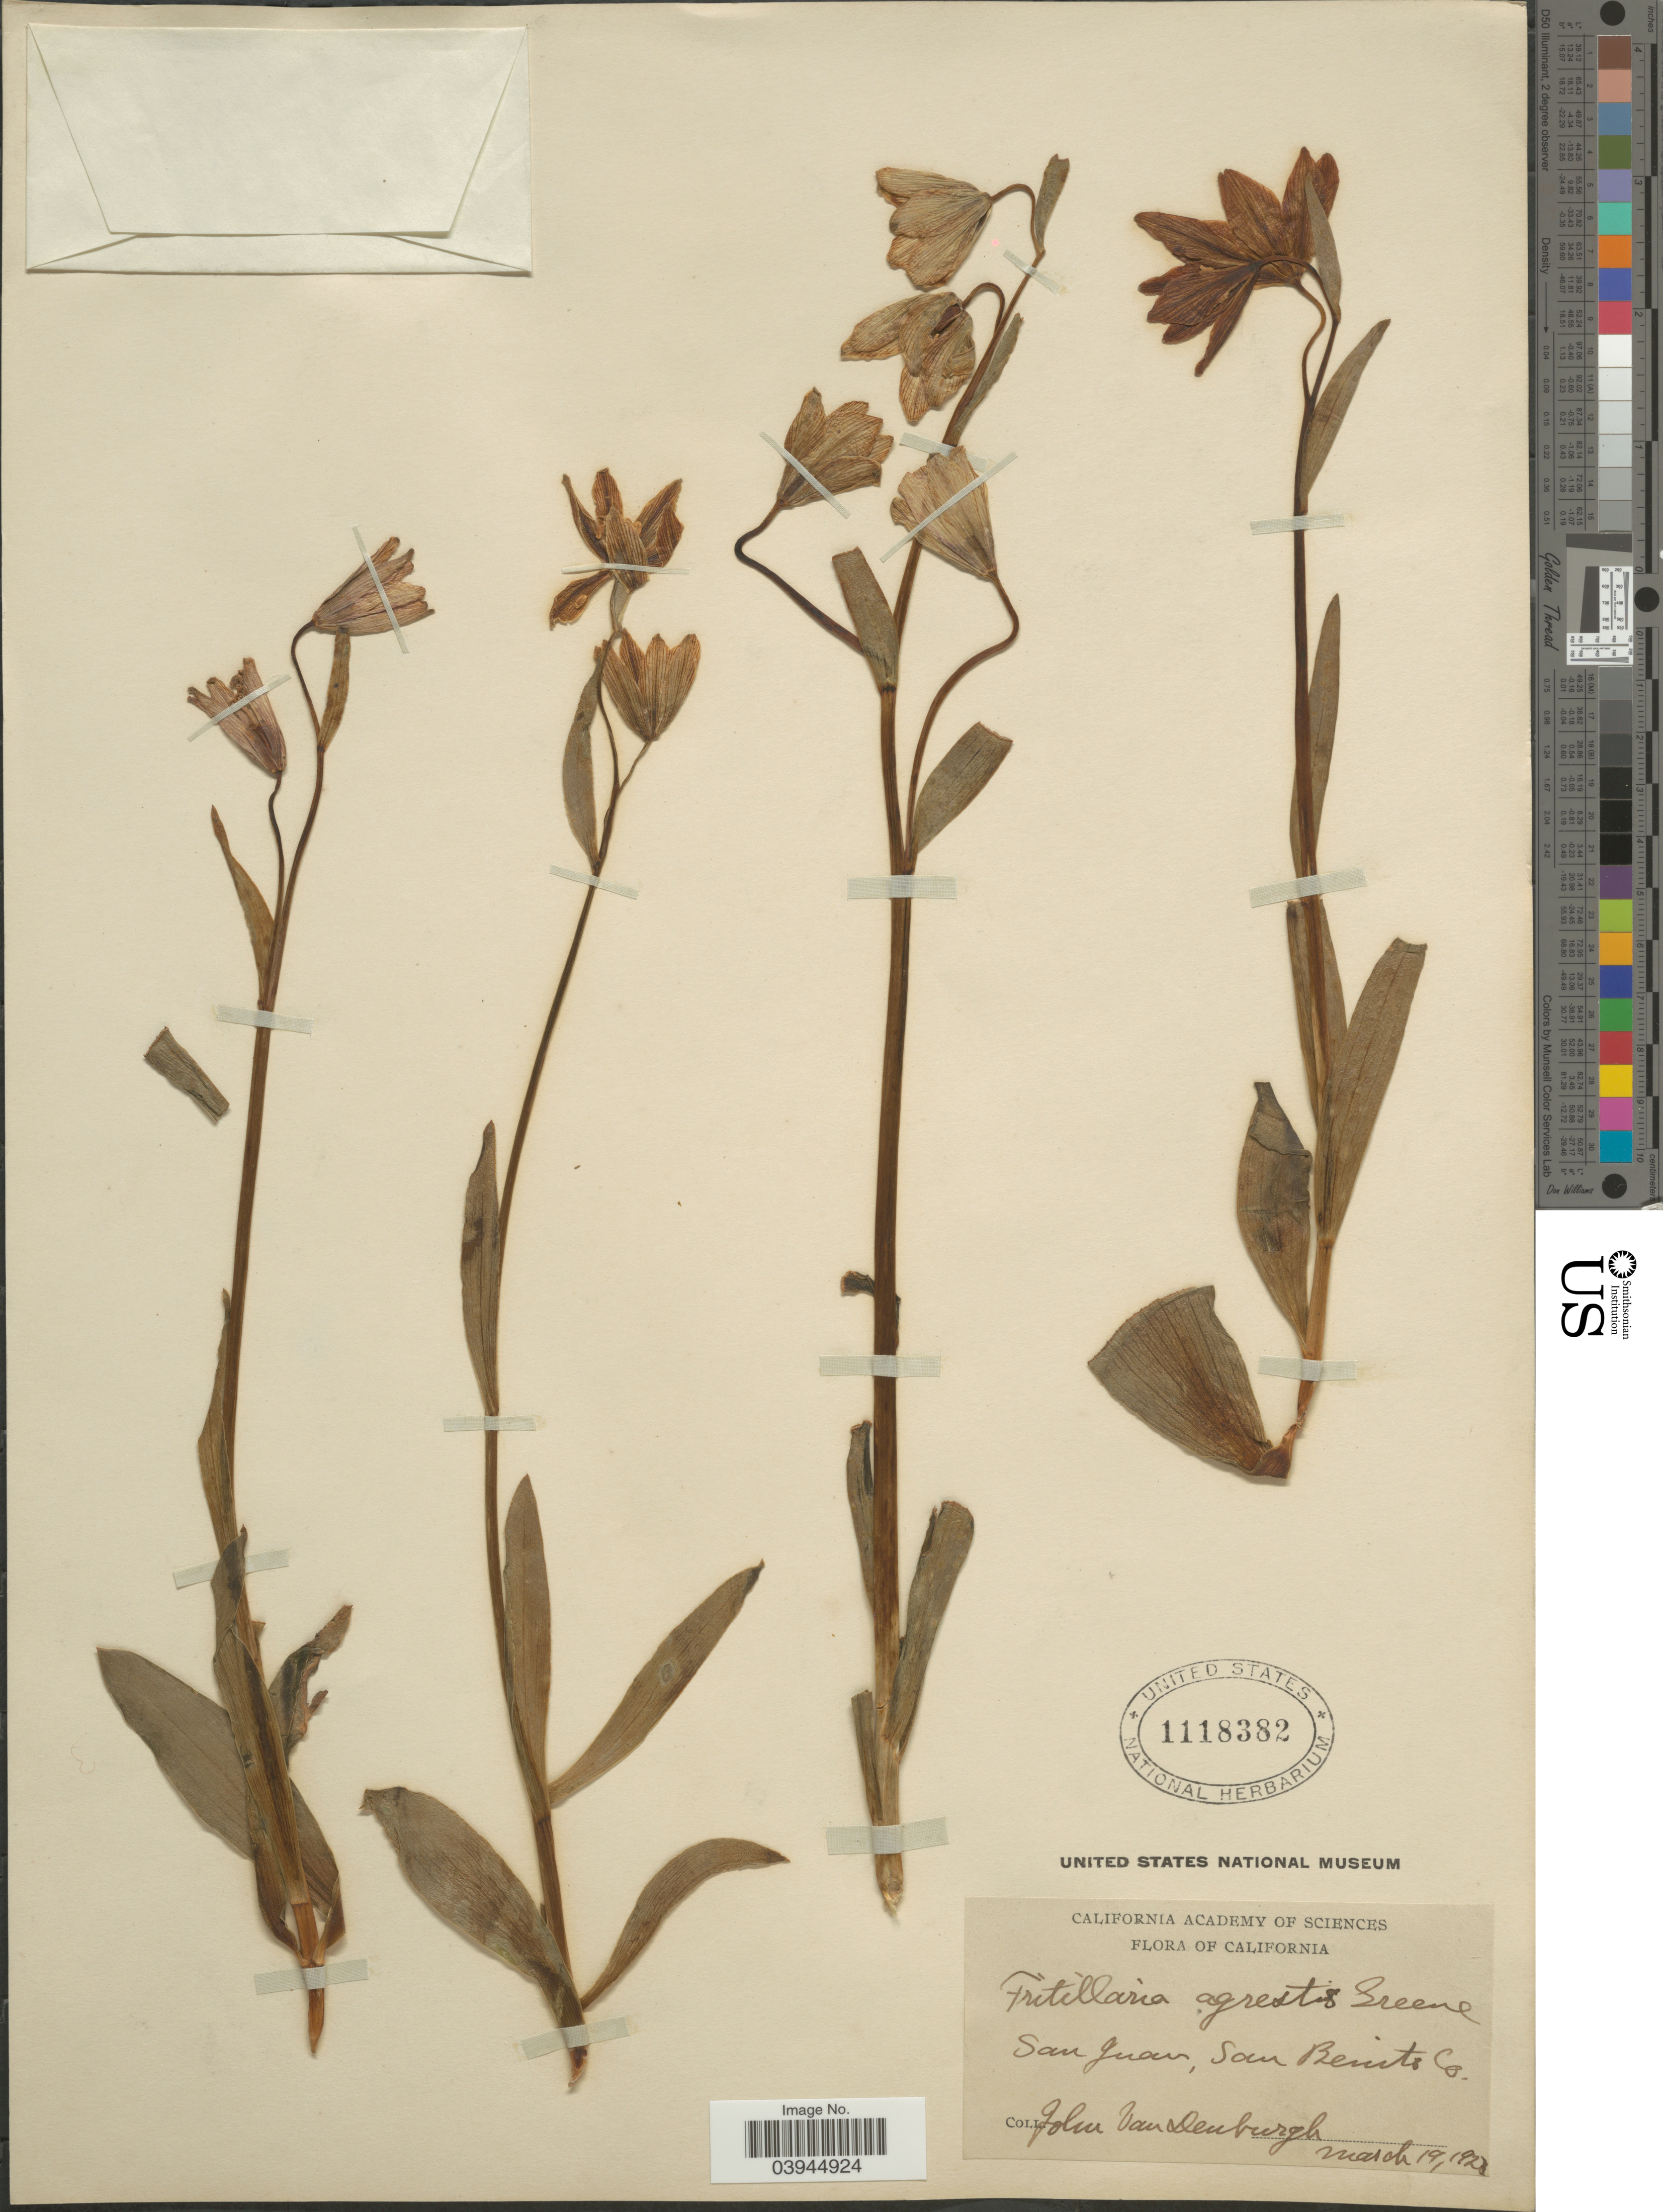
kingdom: Plantae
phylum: Tracheophyta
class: Liliopsida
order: Liliales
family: Liliaceae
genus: Fritillaria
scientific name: Fritillaria agrestis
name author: Greene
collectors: J. Van Denburgh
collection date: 1923-03-19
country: United States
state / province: California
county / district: San Benito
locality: San Juan, San Benito Co.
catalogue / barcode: US 1118382